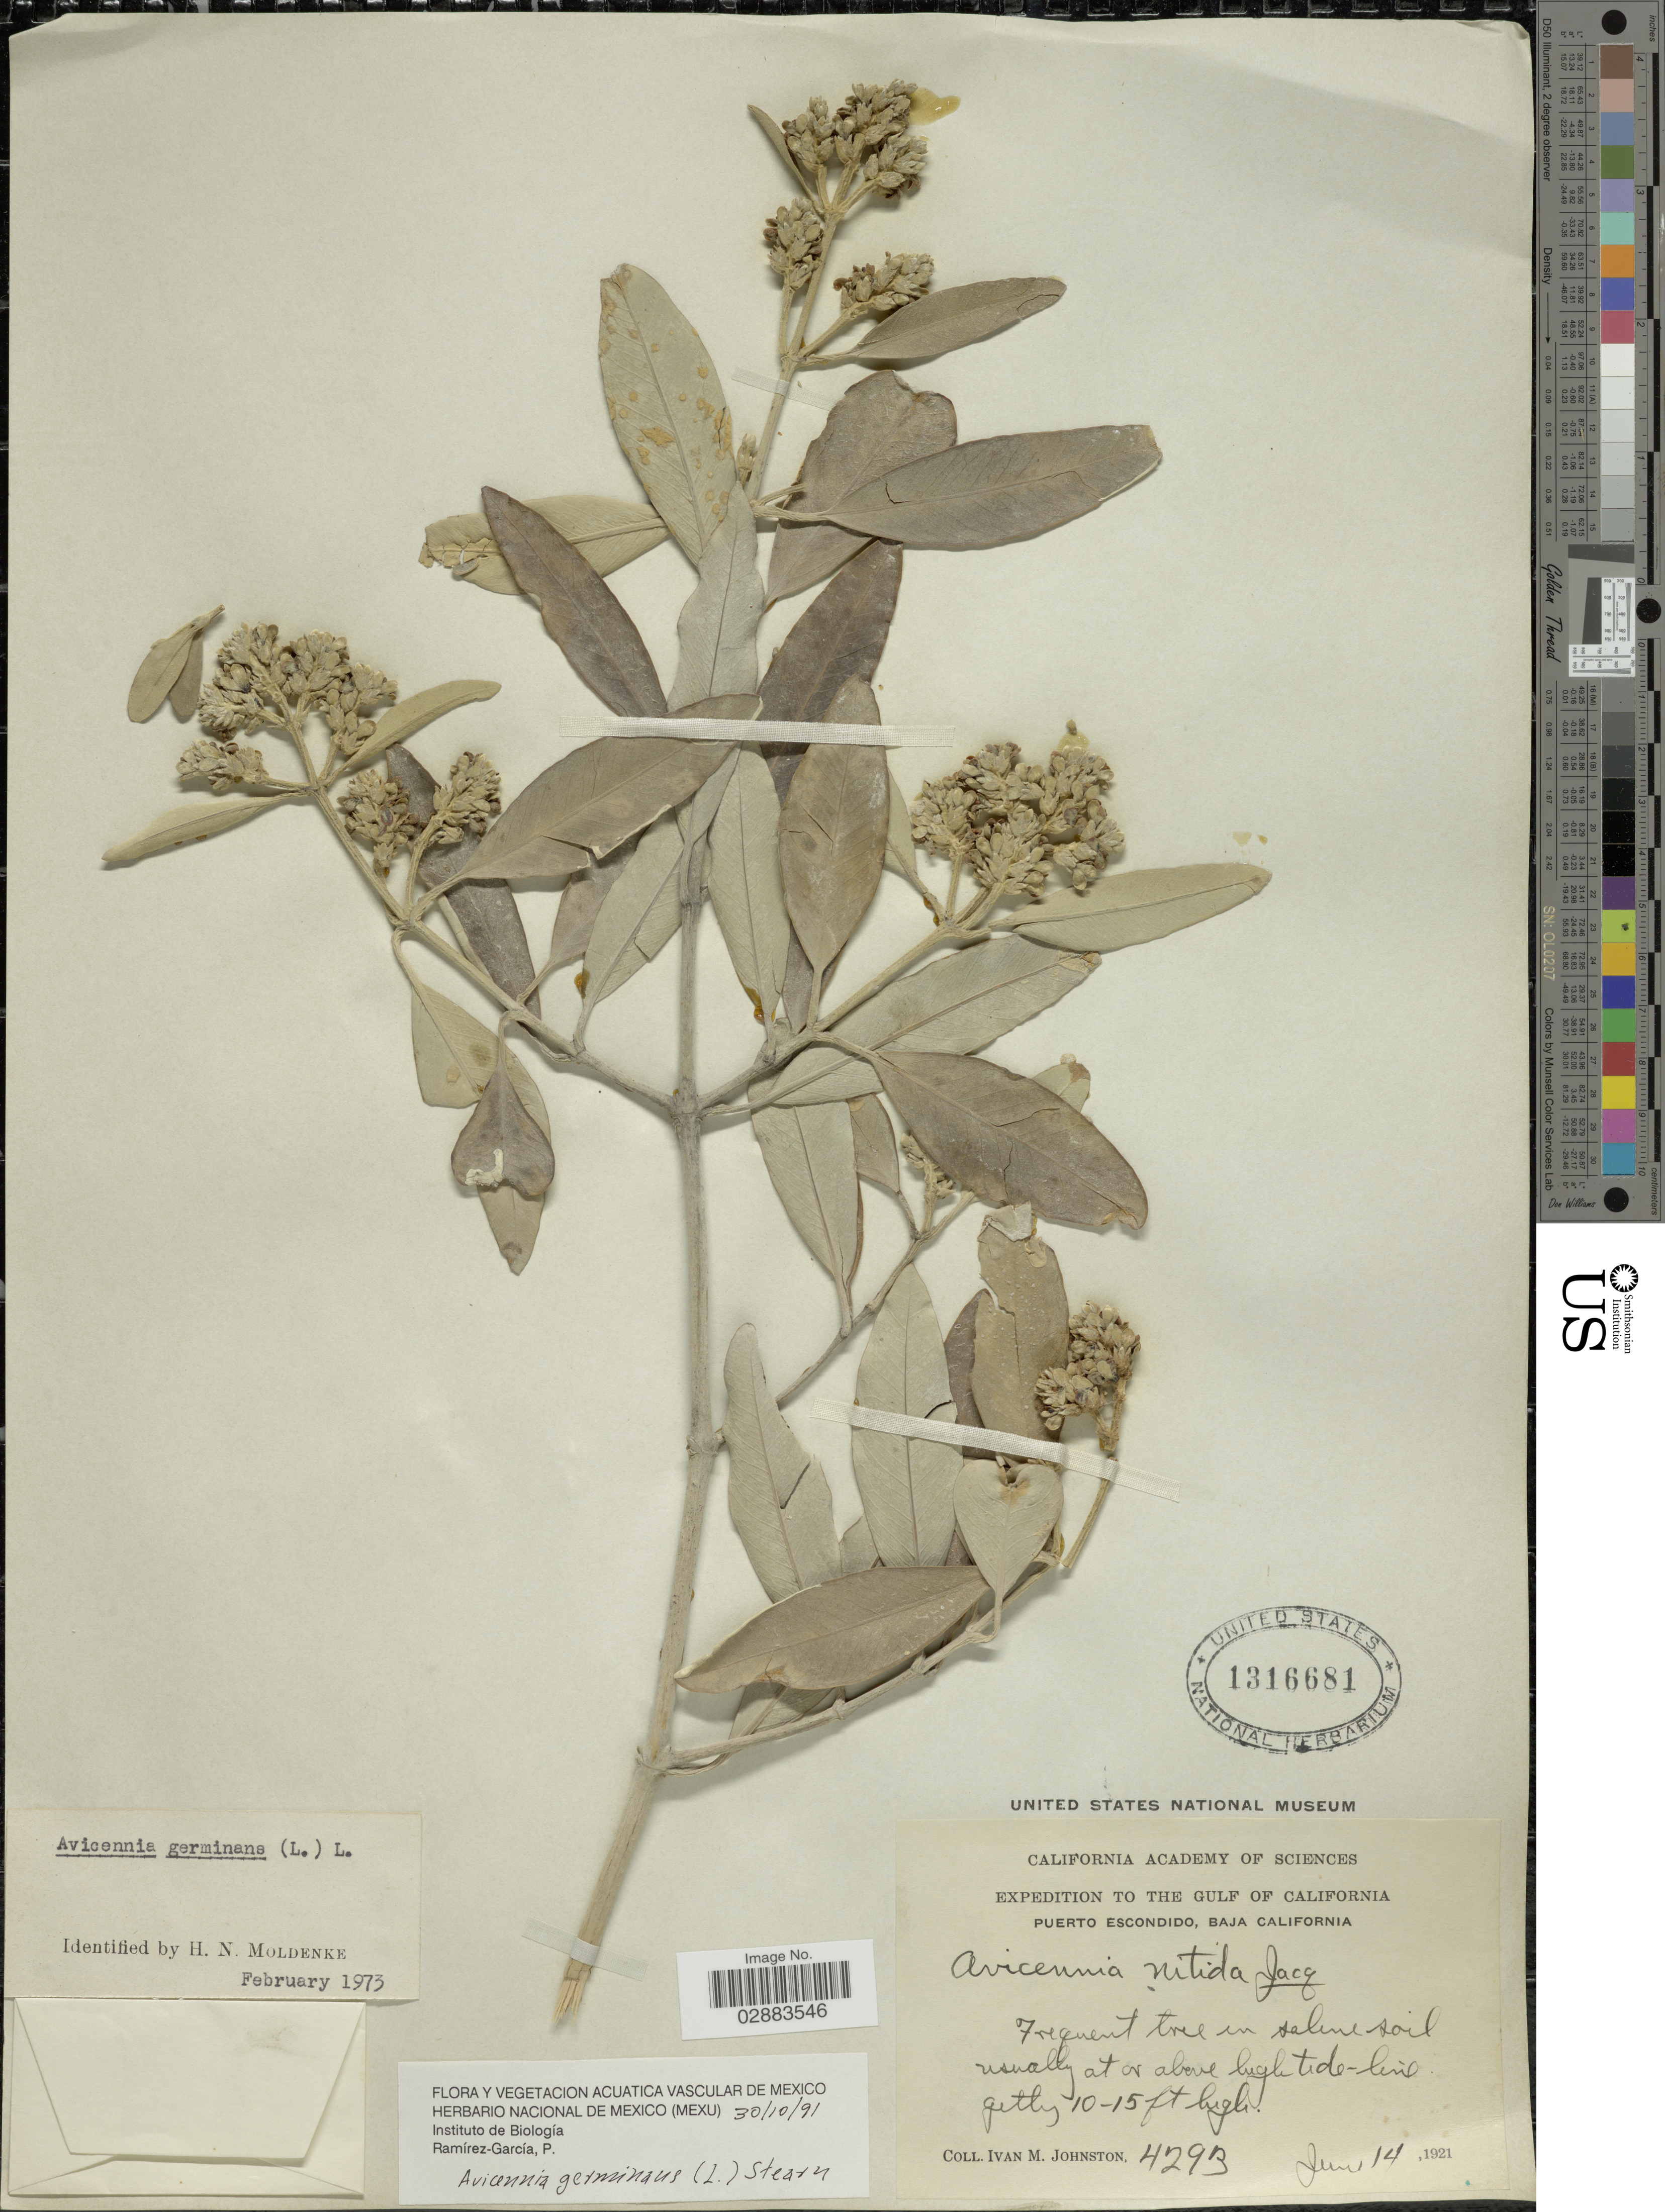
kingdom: Plantae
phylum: Tracheophyta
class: Magnoliopsida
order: Lamiales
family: Acanthaceae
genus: Avicennia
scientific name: Avicennia germinans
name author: (L.) L.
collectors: I.M. Johnston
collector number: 4293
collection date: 1921-06-14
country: Mexico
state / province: Baja California Sur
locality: The Gulf of California. Puerto Escondido.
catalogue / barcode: US 1316681